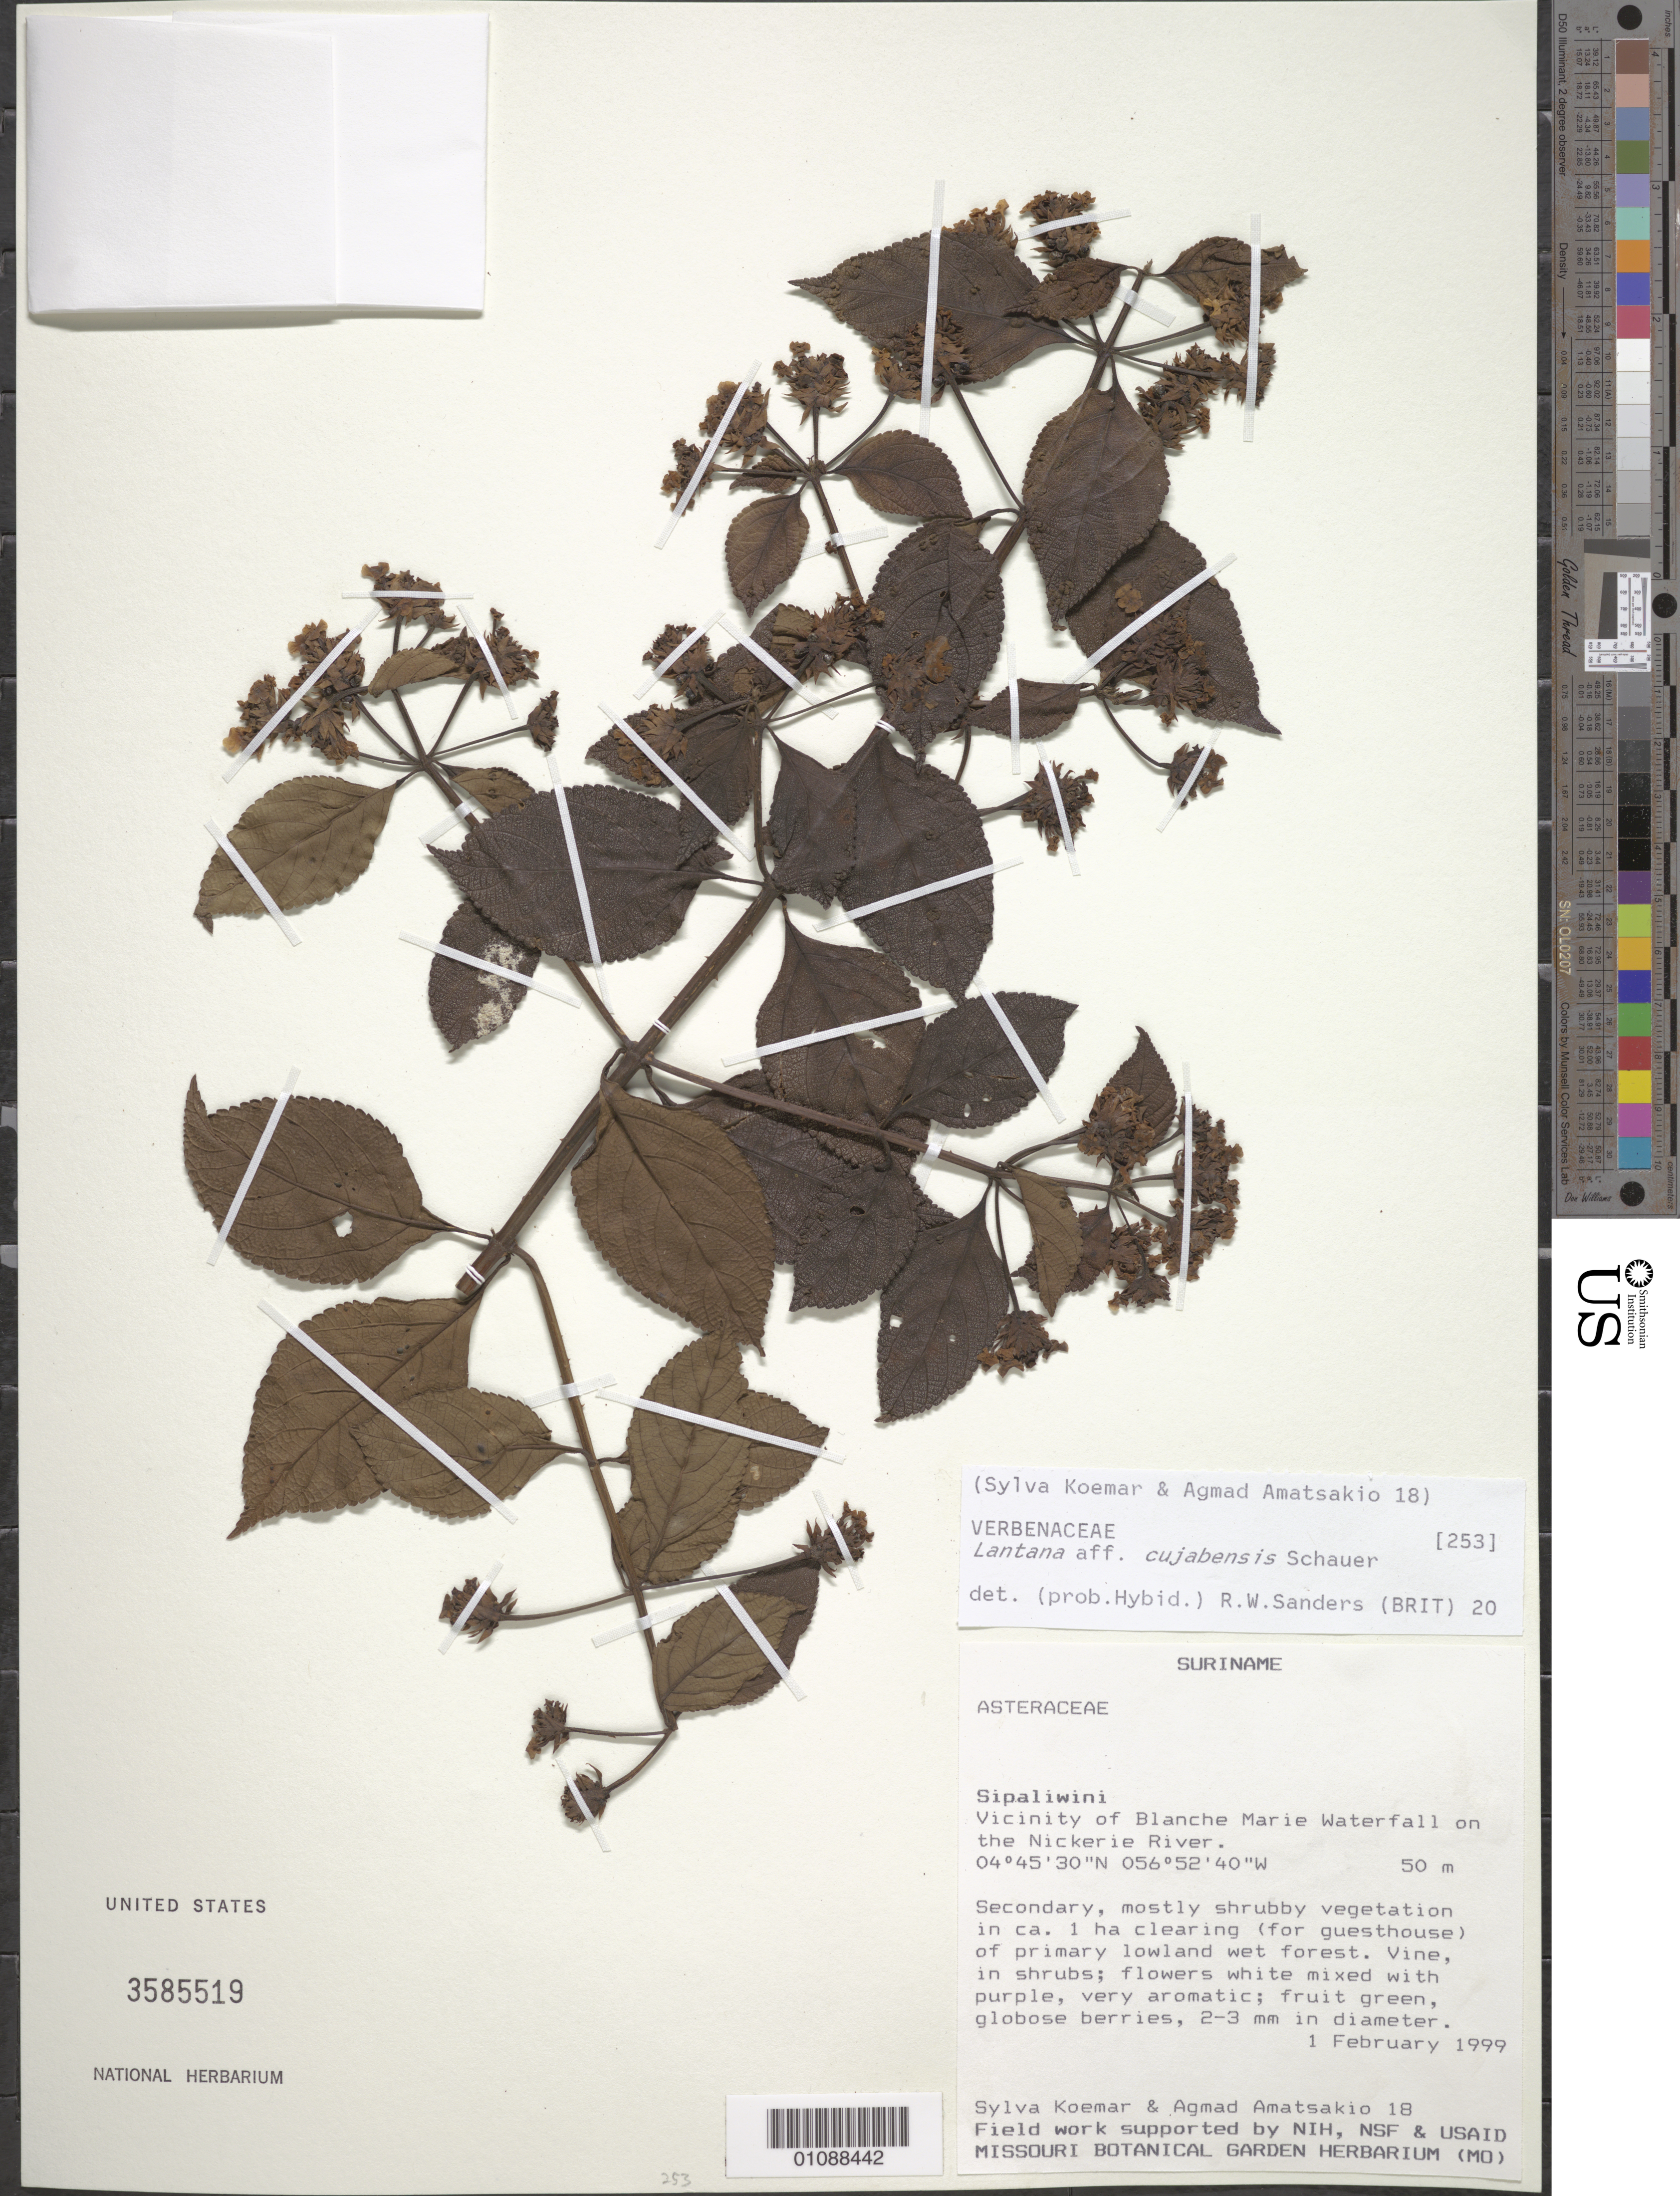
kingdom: Plantae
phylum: Tracheophyta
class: Magnoliopsida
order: Lamiales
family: Verbenaceae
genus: Lantana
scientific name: Lantana cujabensis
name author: Schau.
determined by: Sanders, R. W.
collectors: S. Koemar & A. Amatsakio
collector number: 18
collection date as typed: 1-Feb-99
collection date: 1999-02-01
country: Suriname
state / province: Sipaliwini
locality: Blanche Marie Waterfall vic, on the Nickerie River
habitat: Secondary, mostly shrubby vegetation in ca. 1ha clearing (for guesthouse) of primary lowland wet forest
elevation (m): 50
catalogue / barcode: US 3585519